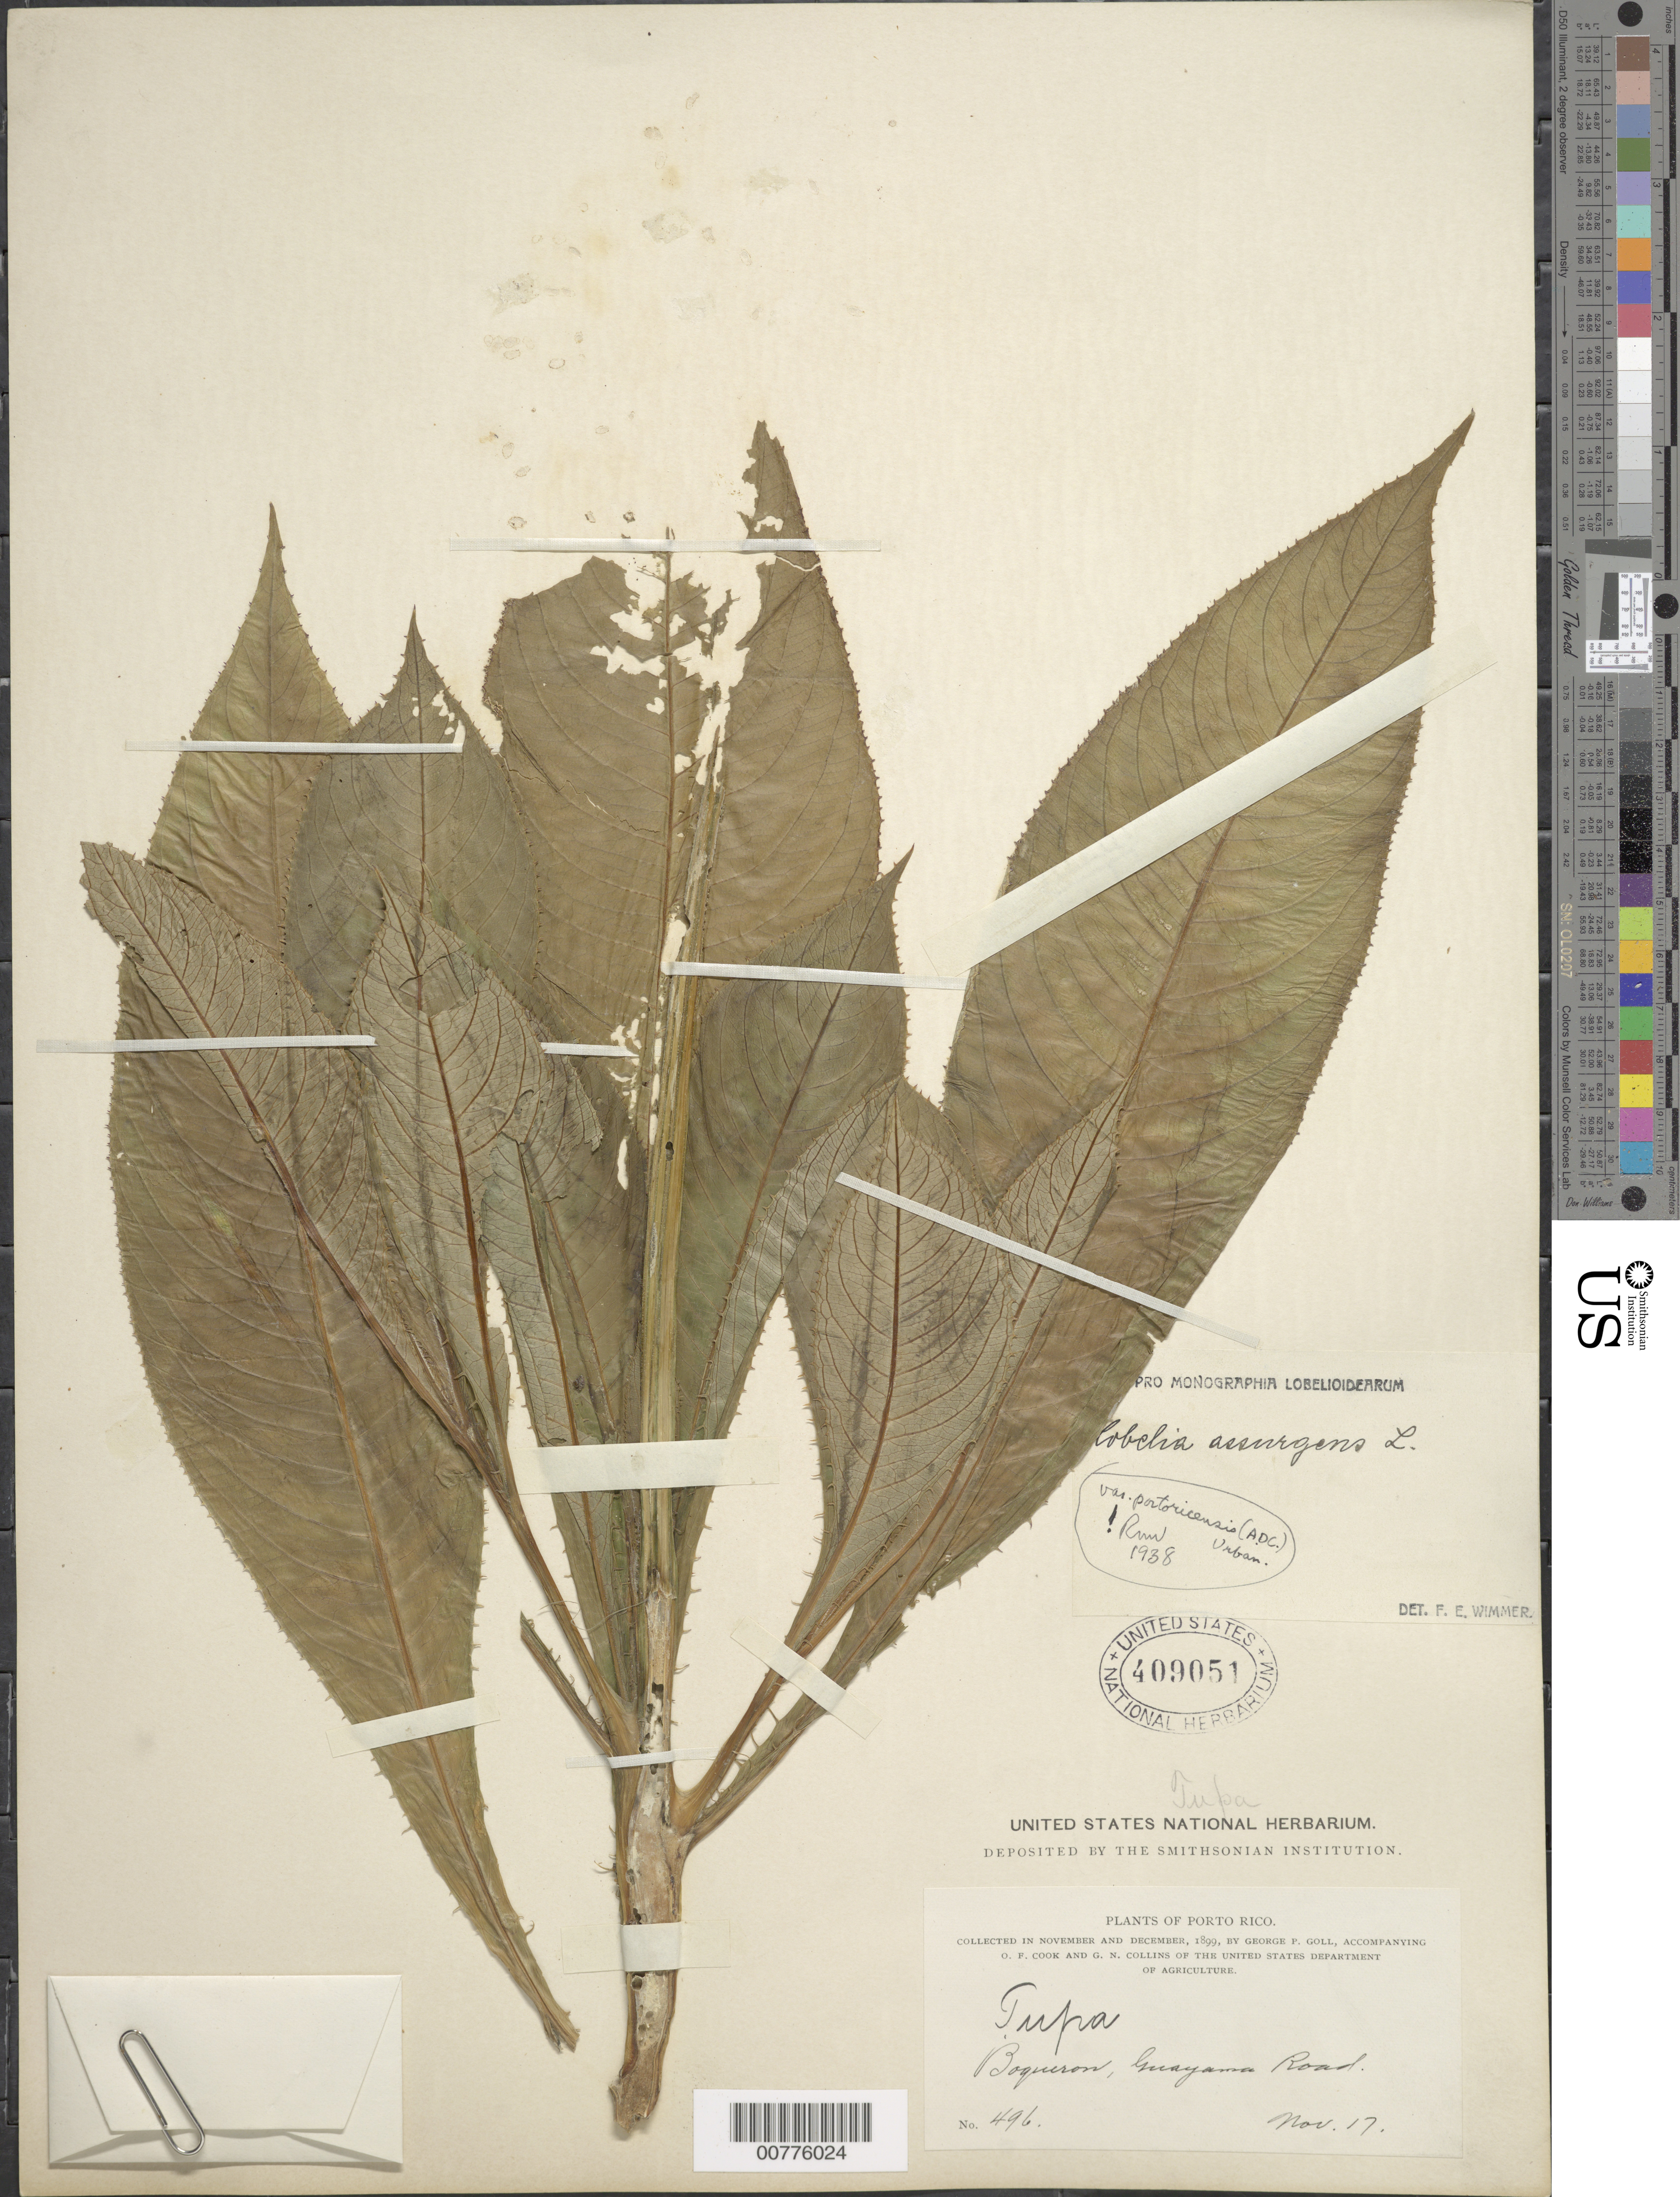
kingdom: Plantae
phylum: Tracheophyta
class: Magnoliopsida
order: Asterales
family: Campanulaceae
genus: Lobelia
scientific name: Lobelia assurgens var. portoricensis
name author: (DC.) Urb.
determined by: McVaugh, R.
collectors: G. Goll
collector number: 496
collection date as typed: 17 Nov 1899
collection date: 1899-11-17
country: Puerto Rico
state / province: Cabo Rojo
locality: Boqueron, Guayama Road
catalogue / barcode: US 409051